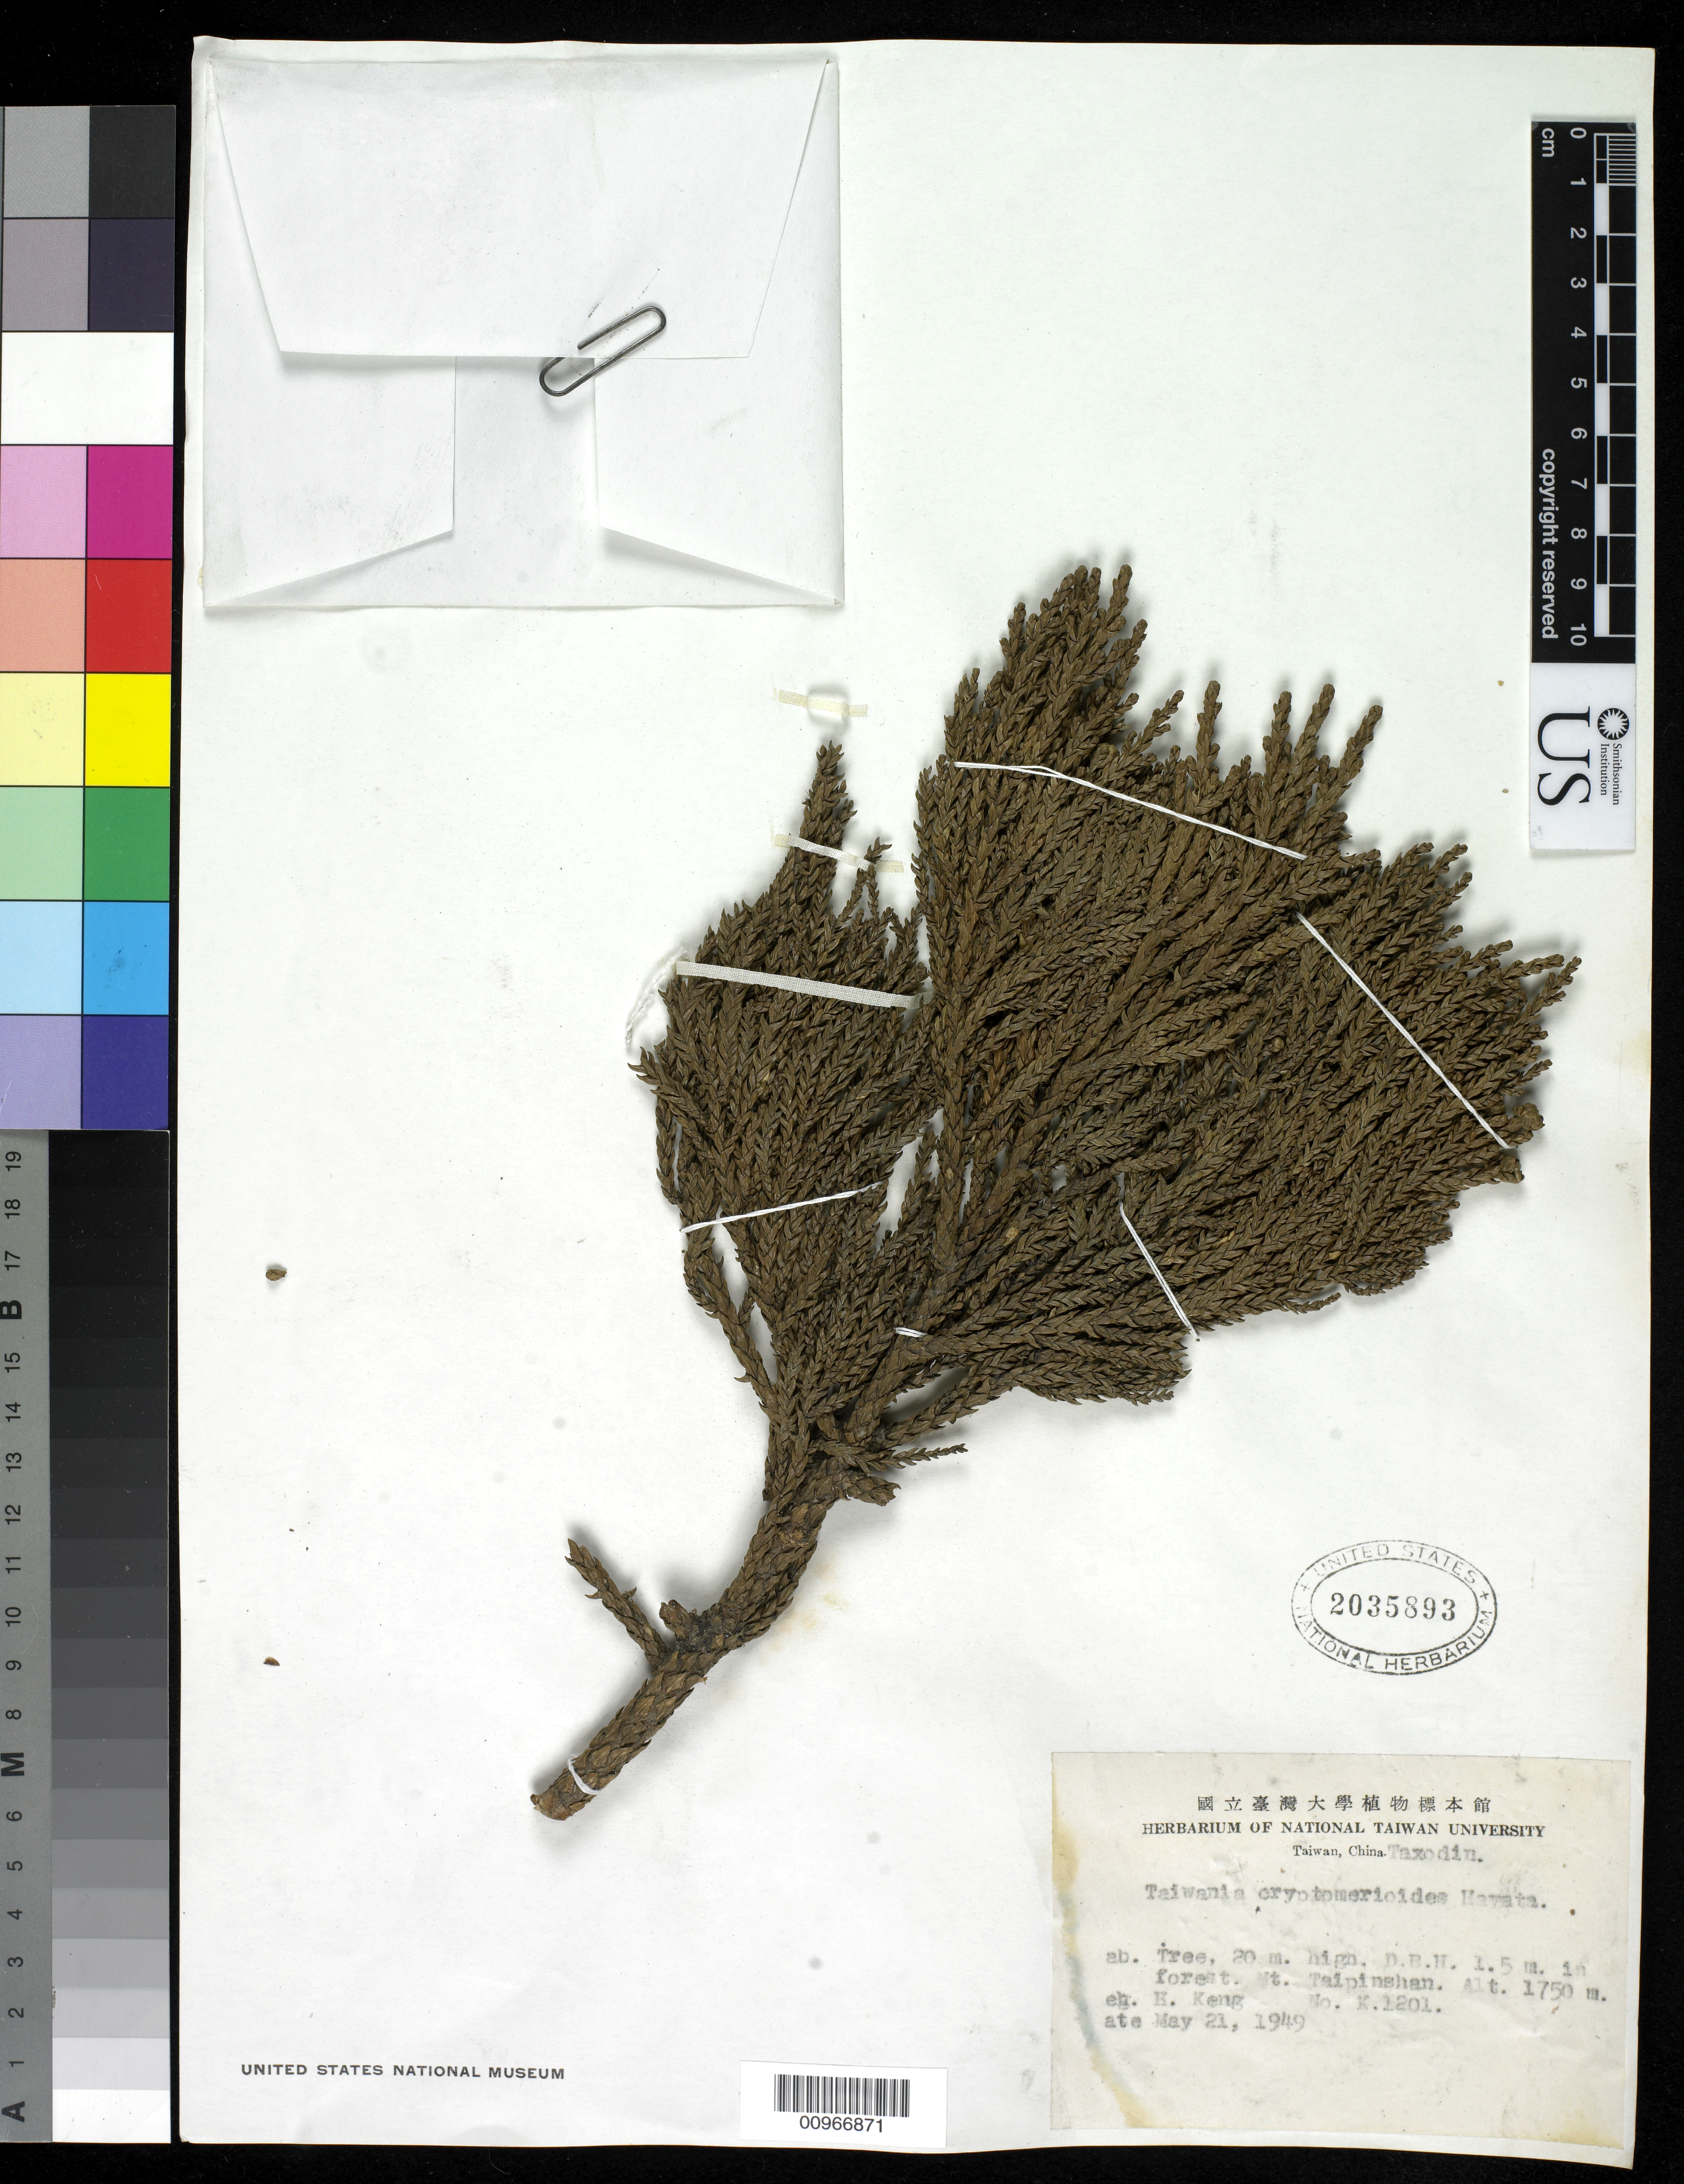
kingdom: Plantae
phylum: Tracheophyta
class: Pinopsida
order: Pinales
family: Cupressaceae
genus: Taiwania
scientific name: Taiwania cryptomerioides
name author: Hayata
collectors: H. Keng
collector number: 1201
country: Taiwan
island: Taiwan [Formosa]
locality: Taxodin, Mt. Taipinshan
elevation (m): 1750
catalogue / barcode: US 2035893